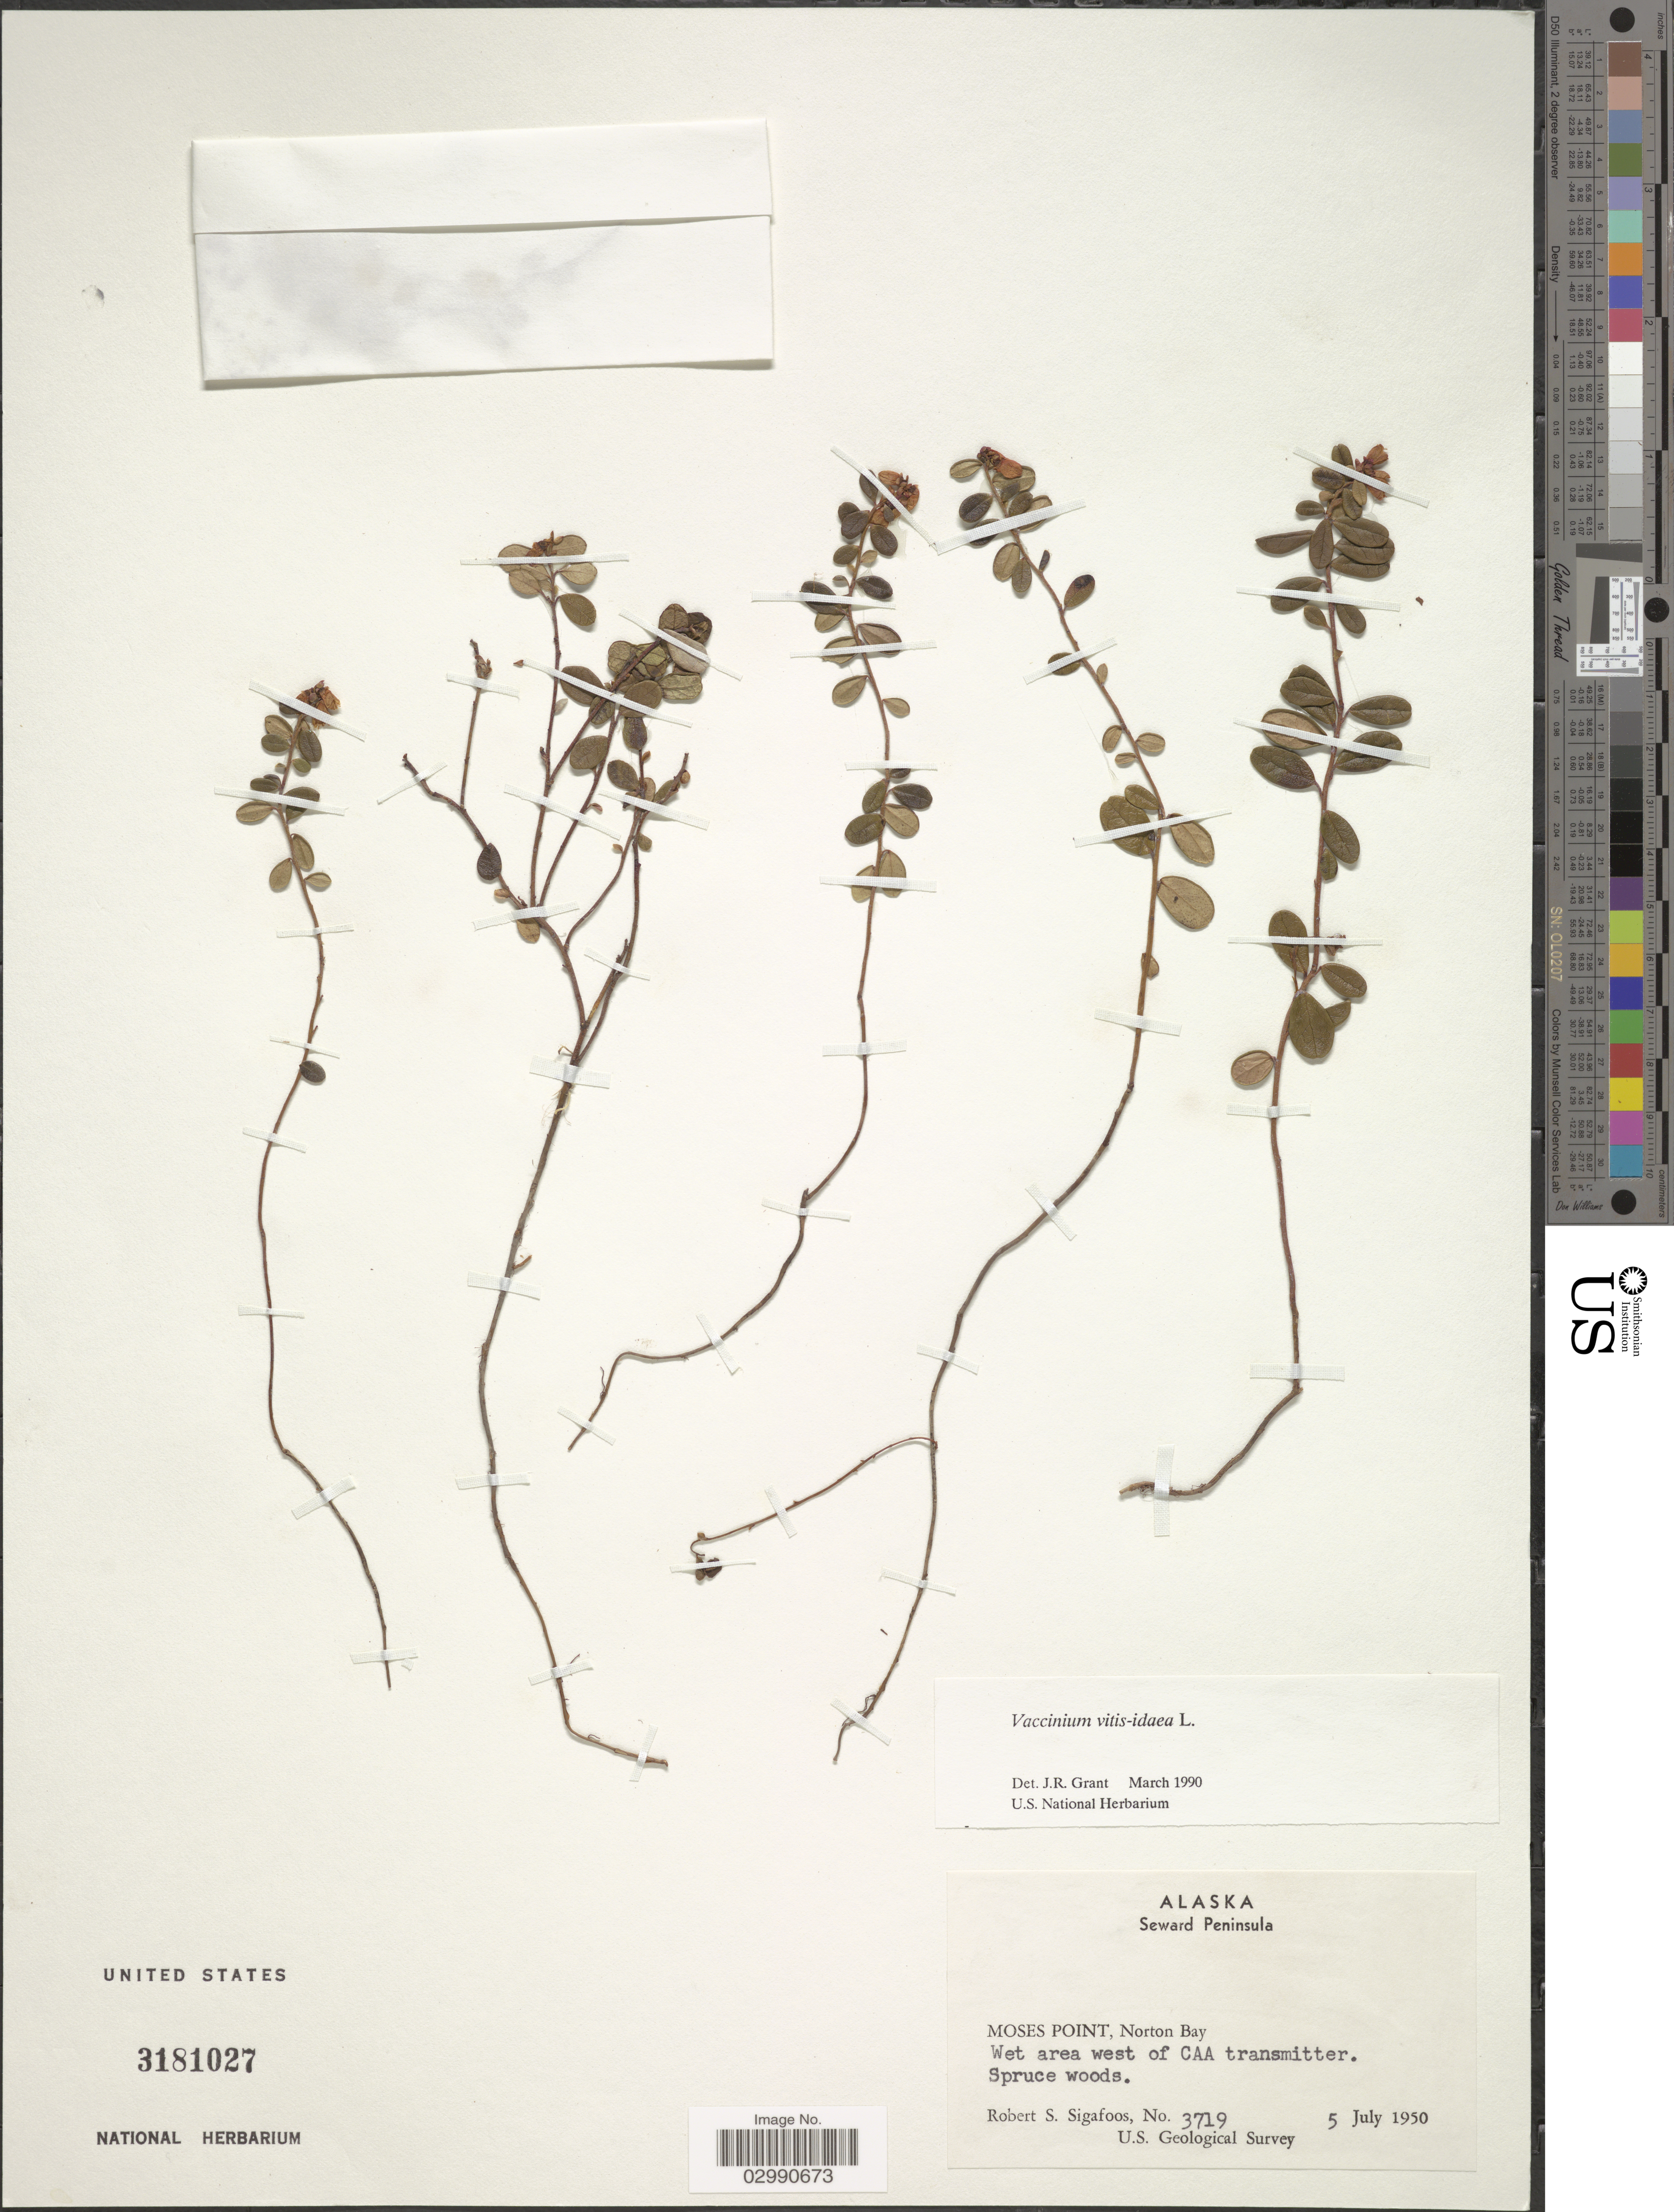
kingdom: Plantae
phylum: Tracheophyta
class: Magnoliopsida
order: Ericales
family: Ericaceae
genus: Vaccinium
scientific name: Vaccinium vitis-idaea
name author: L.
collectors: R. Sigafoos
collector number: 3719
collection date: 1950-07-05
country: United States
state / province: Alaska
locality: Seward Peninsula, Moses Point, Norton Bay.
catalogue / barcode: US 3181027